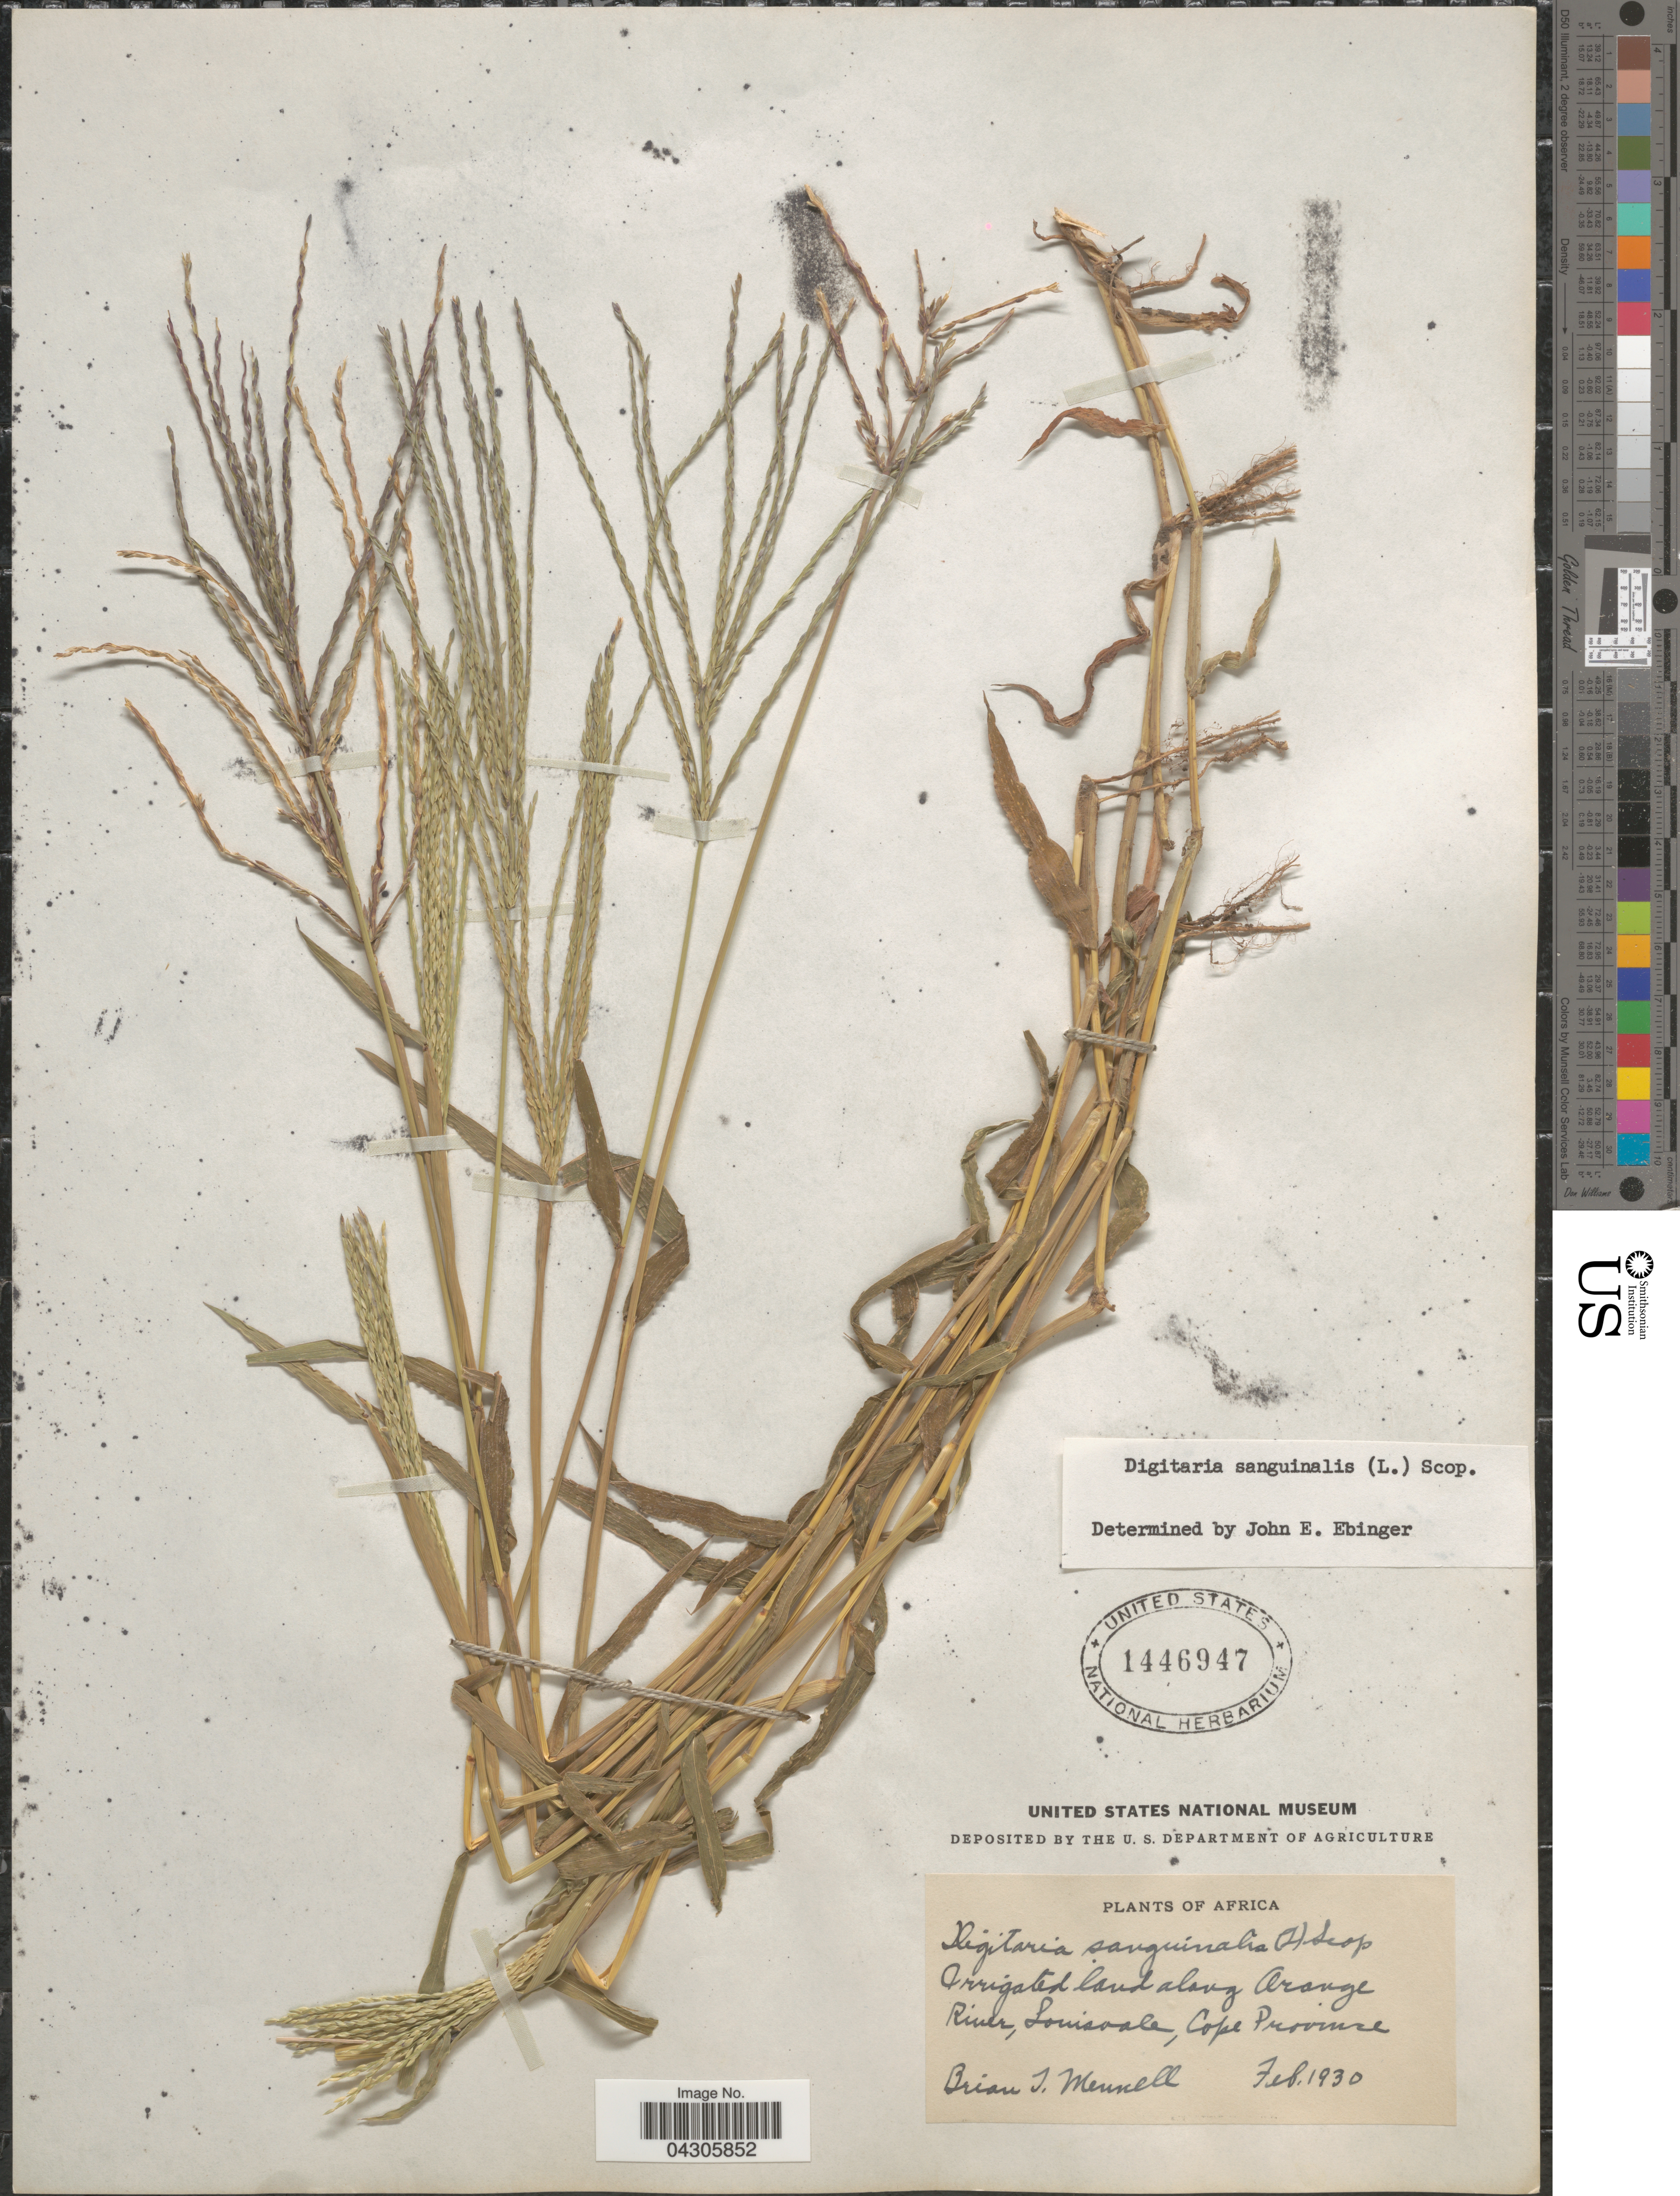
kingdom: Plantae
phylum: Tracheophyta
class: Liliopsida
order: Poales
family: Poaceae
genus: Digitaria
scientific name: Digitaria sanguinalis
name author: (L.) Scop.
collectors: B. Mennell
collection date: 1930-02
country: South Africa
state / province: Northern Cape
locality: Irrigated land along Orange River, Louisvale.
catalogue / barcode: US 1446947